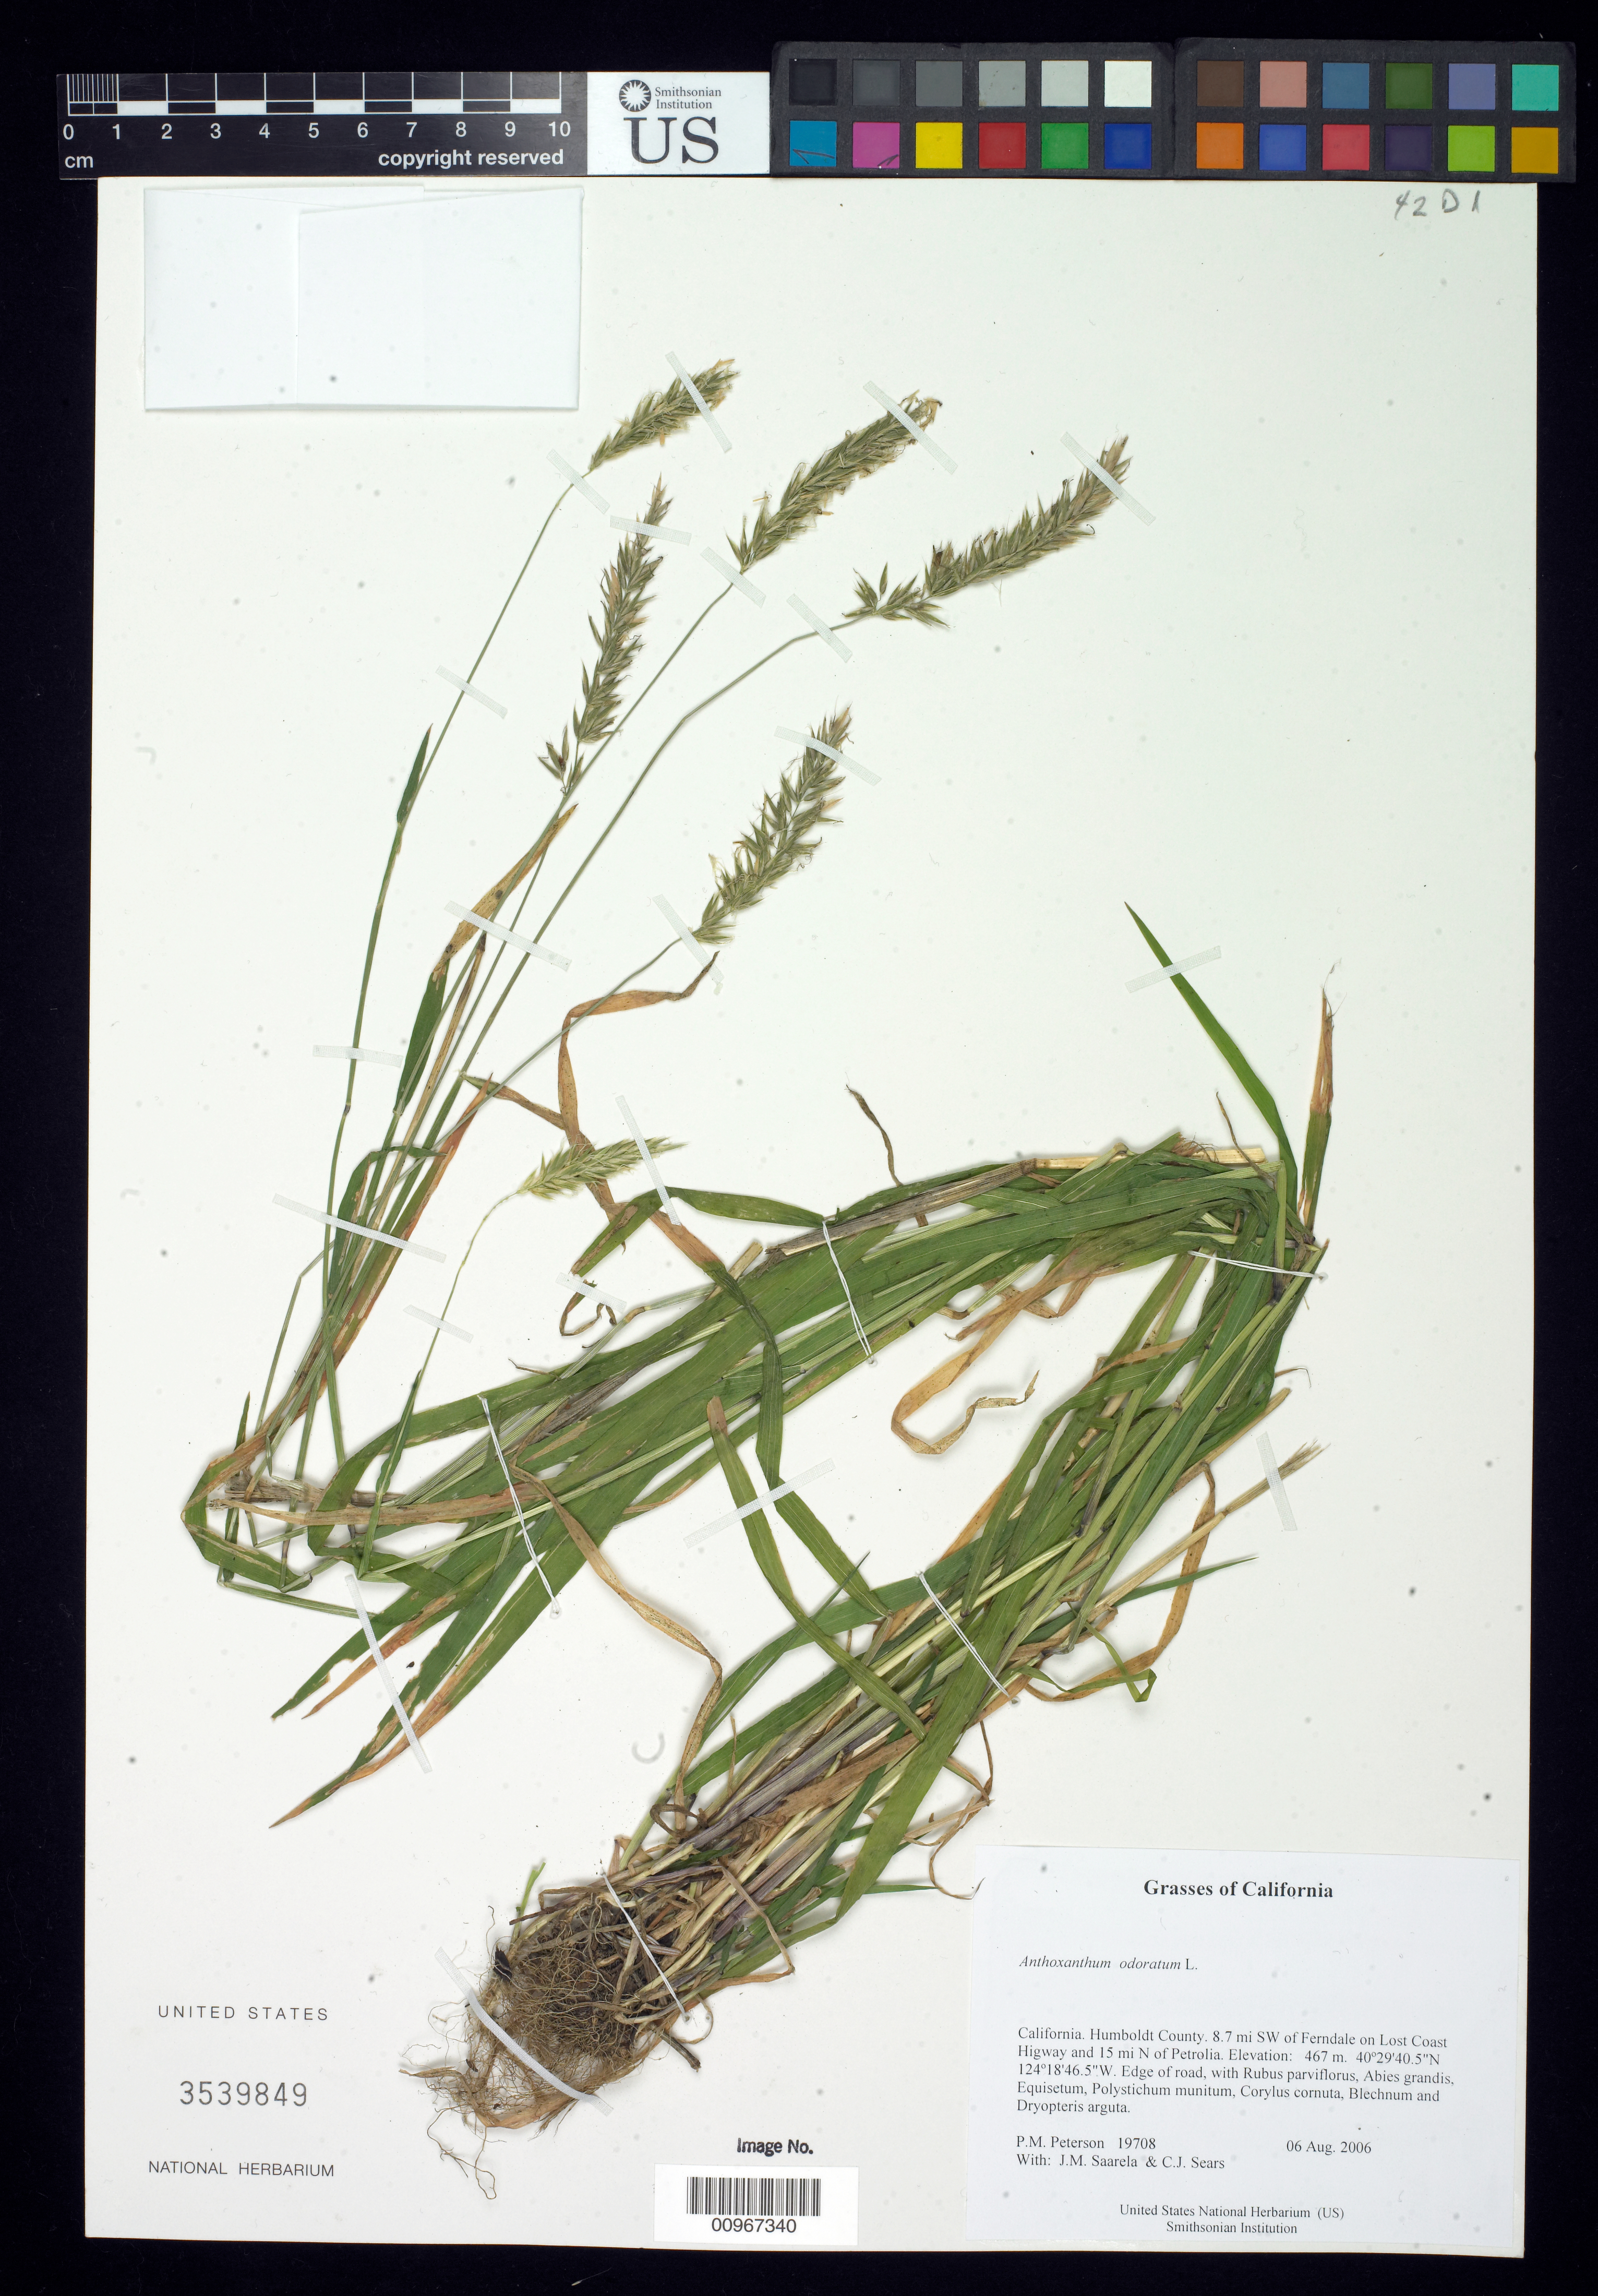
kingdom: Plantae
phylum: Tracheophyta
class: Liliopsida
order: Poales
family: Poaceae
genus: Anthoxanthum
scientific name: Anthoxanthum odoratum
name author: L.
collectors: P. M. Peterson, J. Saarela & C. Sears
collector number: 19708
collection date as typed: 06 Aug 2006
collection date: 2006-08-06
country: United States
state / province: California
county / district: Humboldt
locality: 8.7 mi SW of Ferndale on Lost Coast Highway and 15 mi N of Petrolia.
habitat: Edge of road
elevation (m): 467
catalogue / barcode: US 3539849